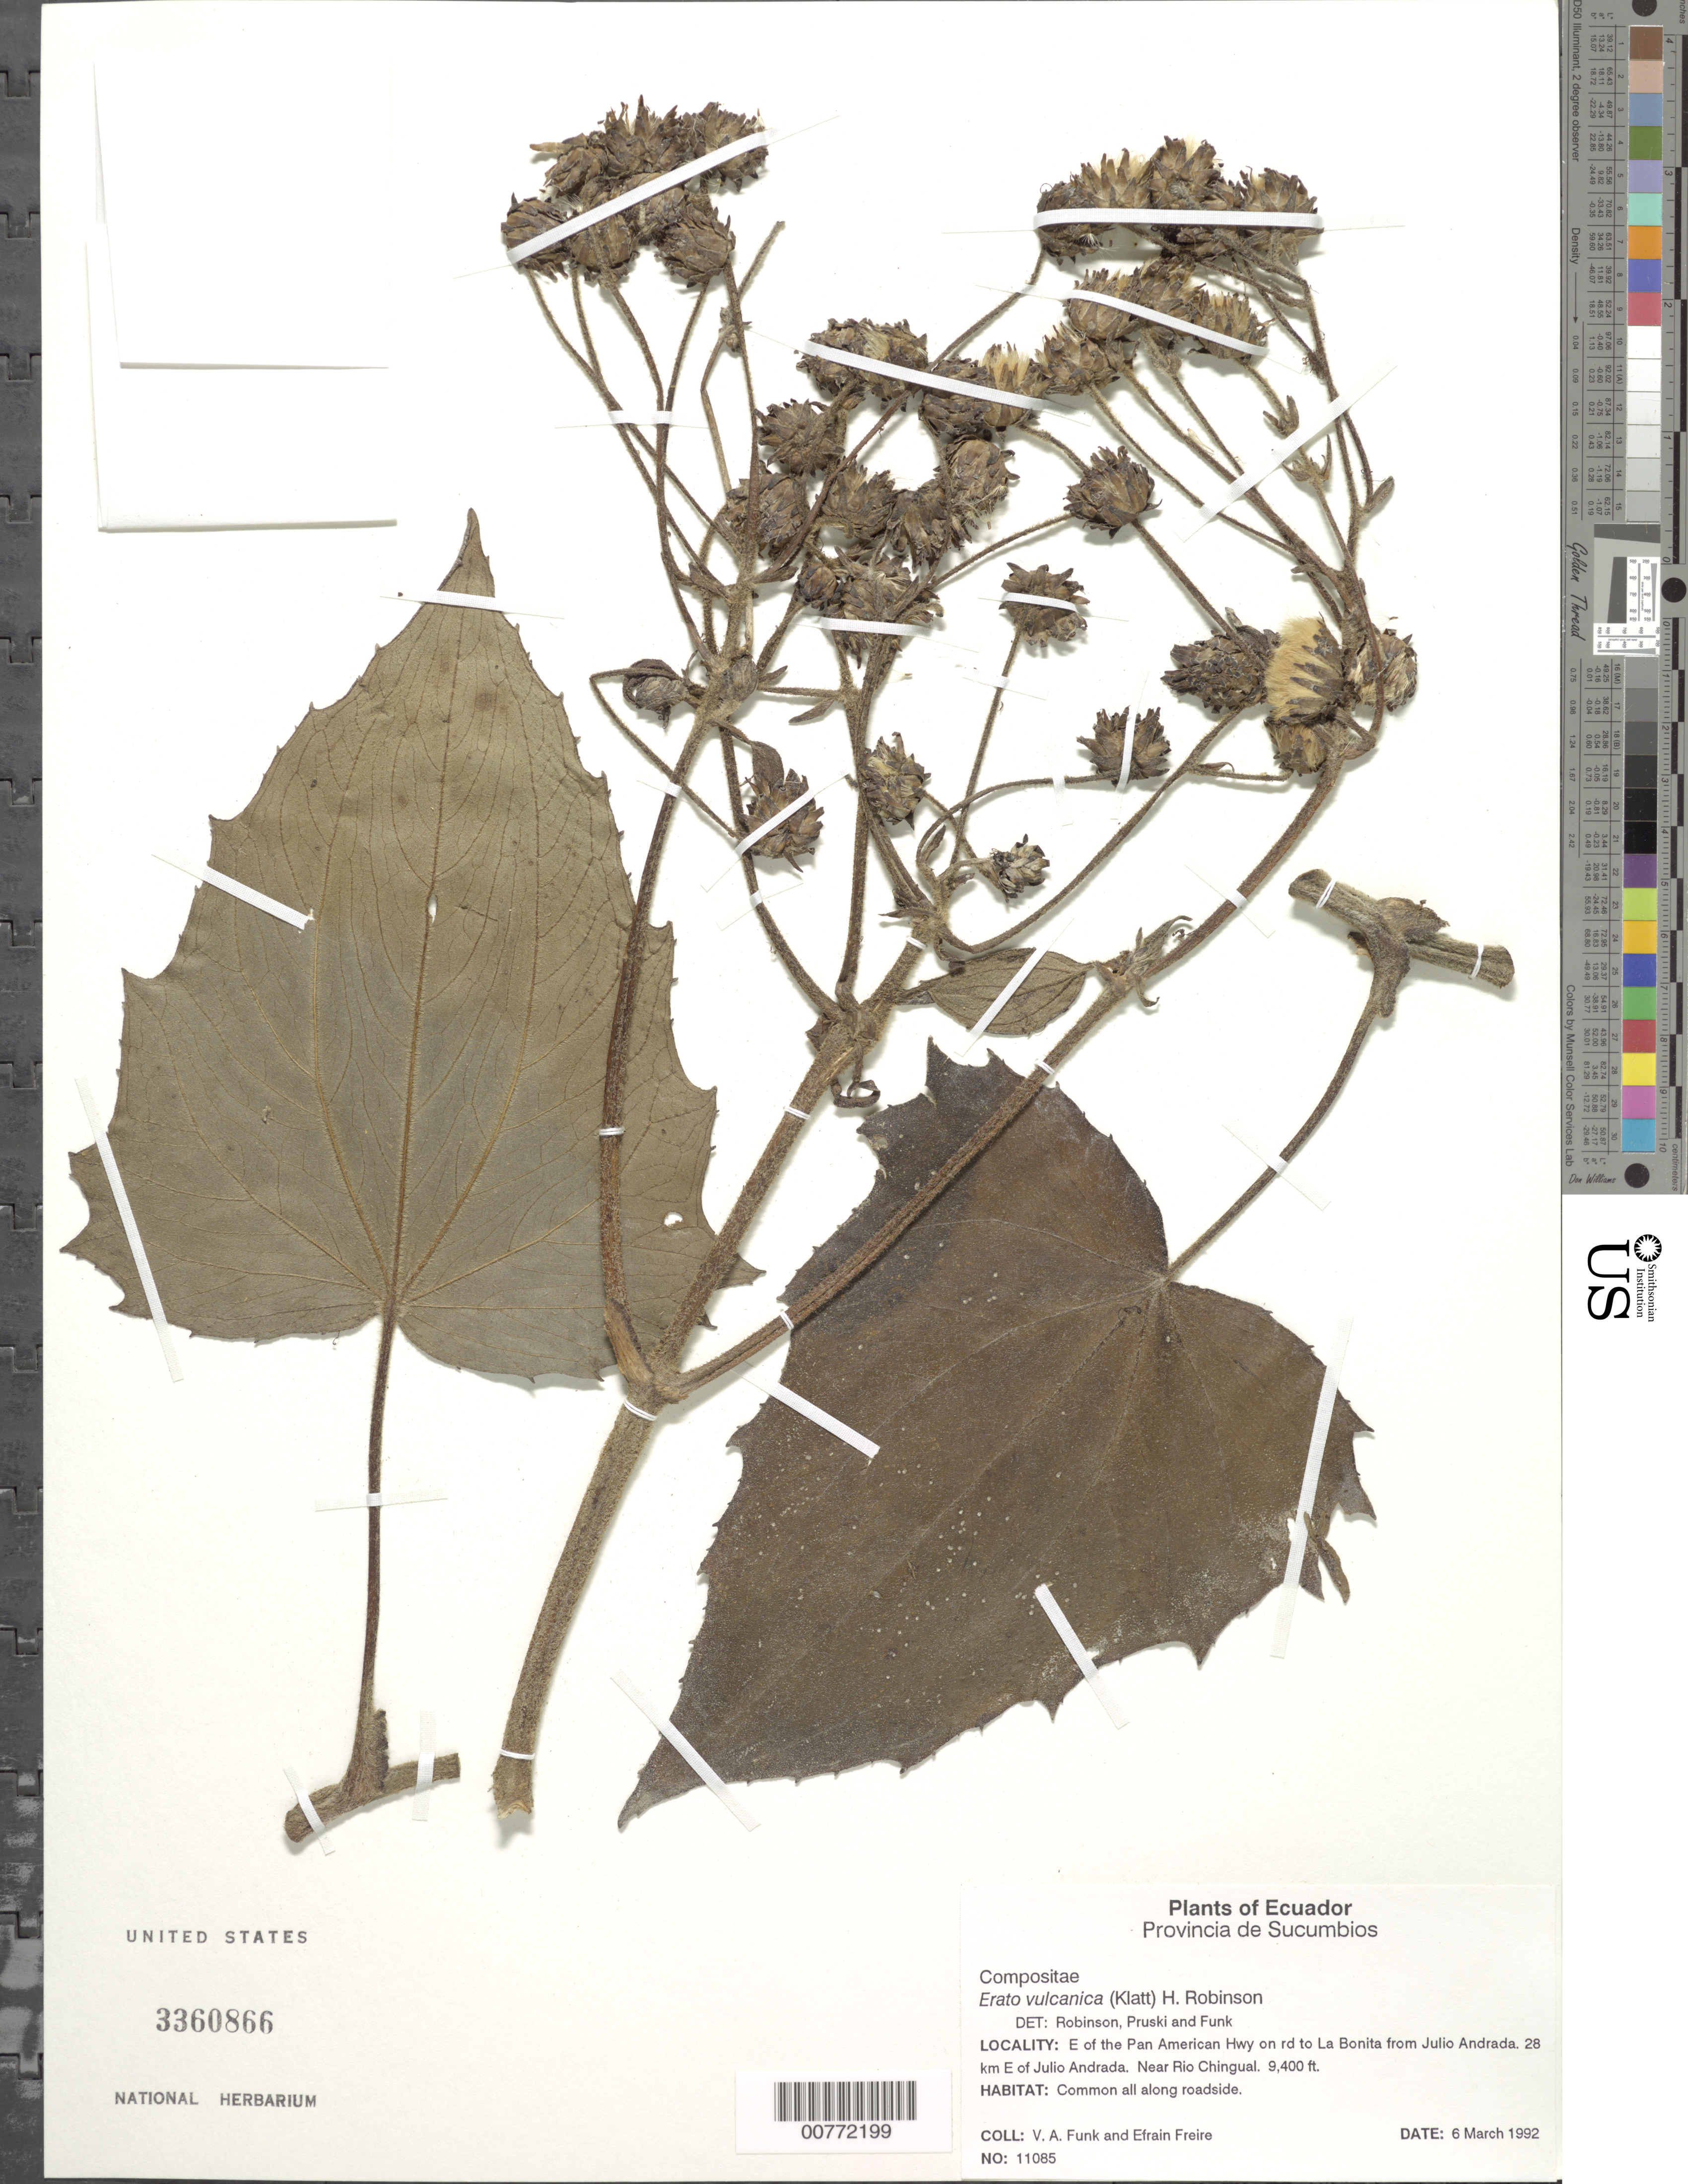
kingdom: Plantae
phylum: Tracheophyta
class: Magnoliopsida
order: Asterales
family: Asteraceae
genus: Erato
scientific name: Erato vulcanica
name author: (Klatt) H. Rob.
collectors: V. Funk & E. Freire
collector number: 11085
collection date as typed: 6 March 1992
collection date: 1992-03-06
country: Ecuador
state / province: Sucumbios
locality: Pan American Hwy, E of, on road to La Bonita from Julio Andrada. 28km E of Julio Andrada; Near Río Chingual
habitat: All along roadside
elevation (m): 2865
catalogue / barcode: US 3360866